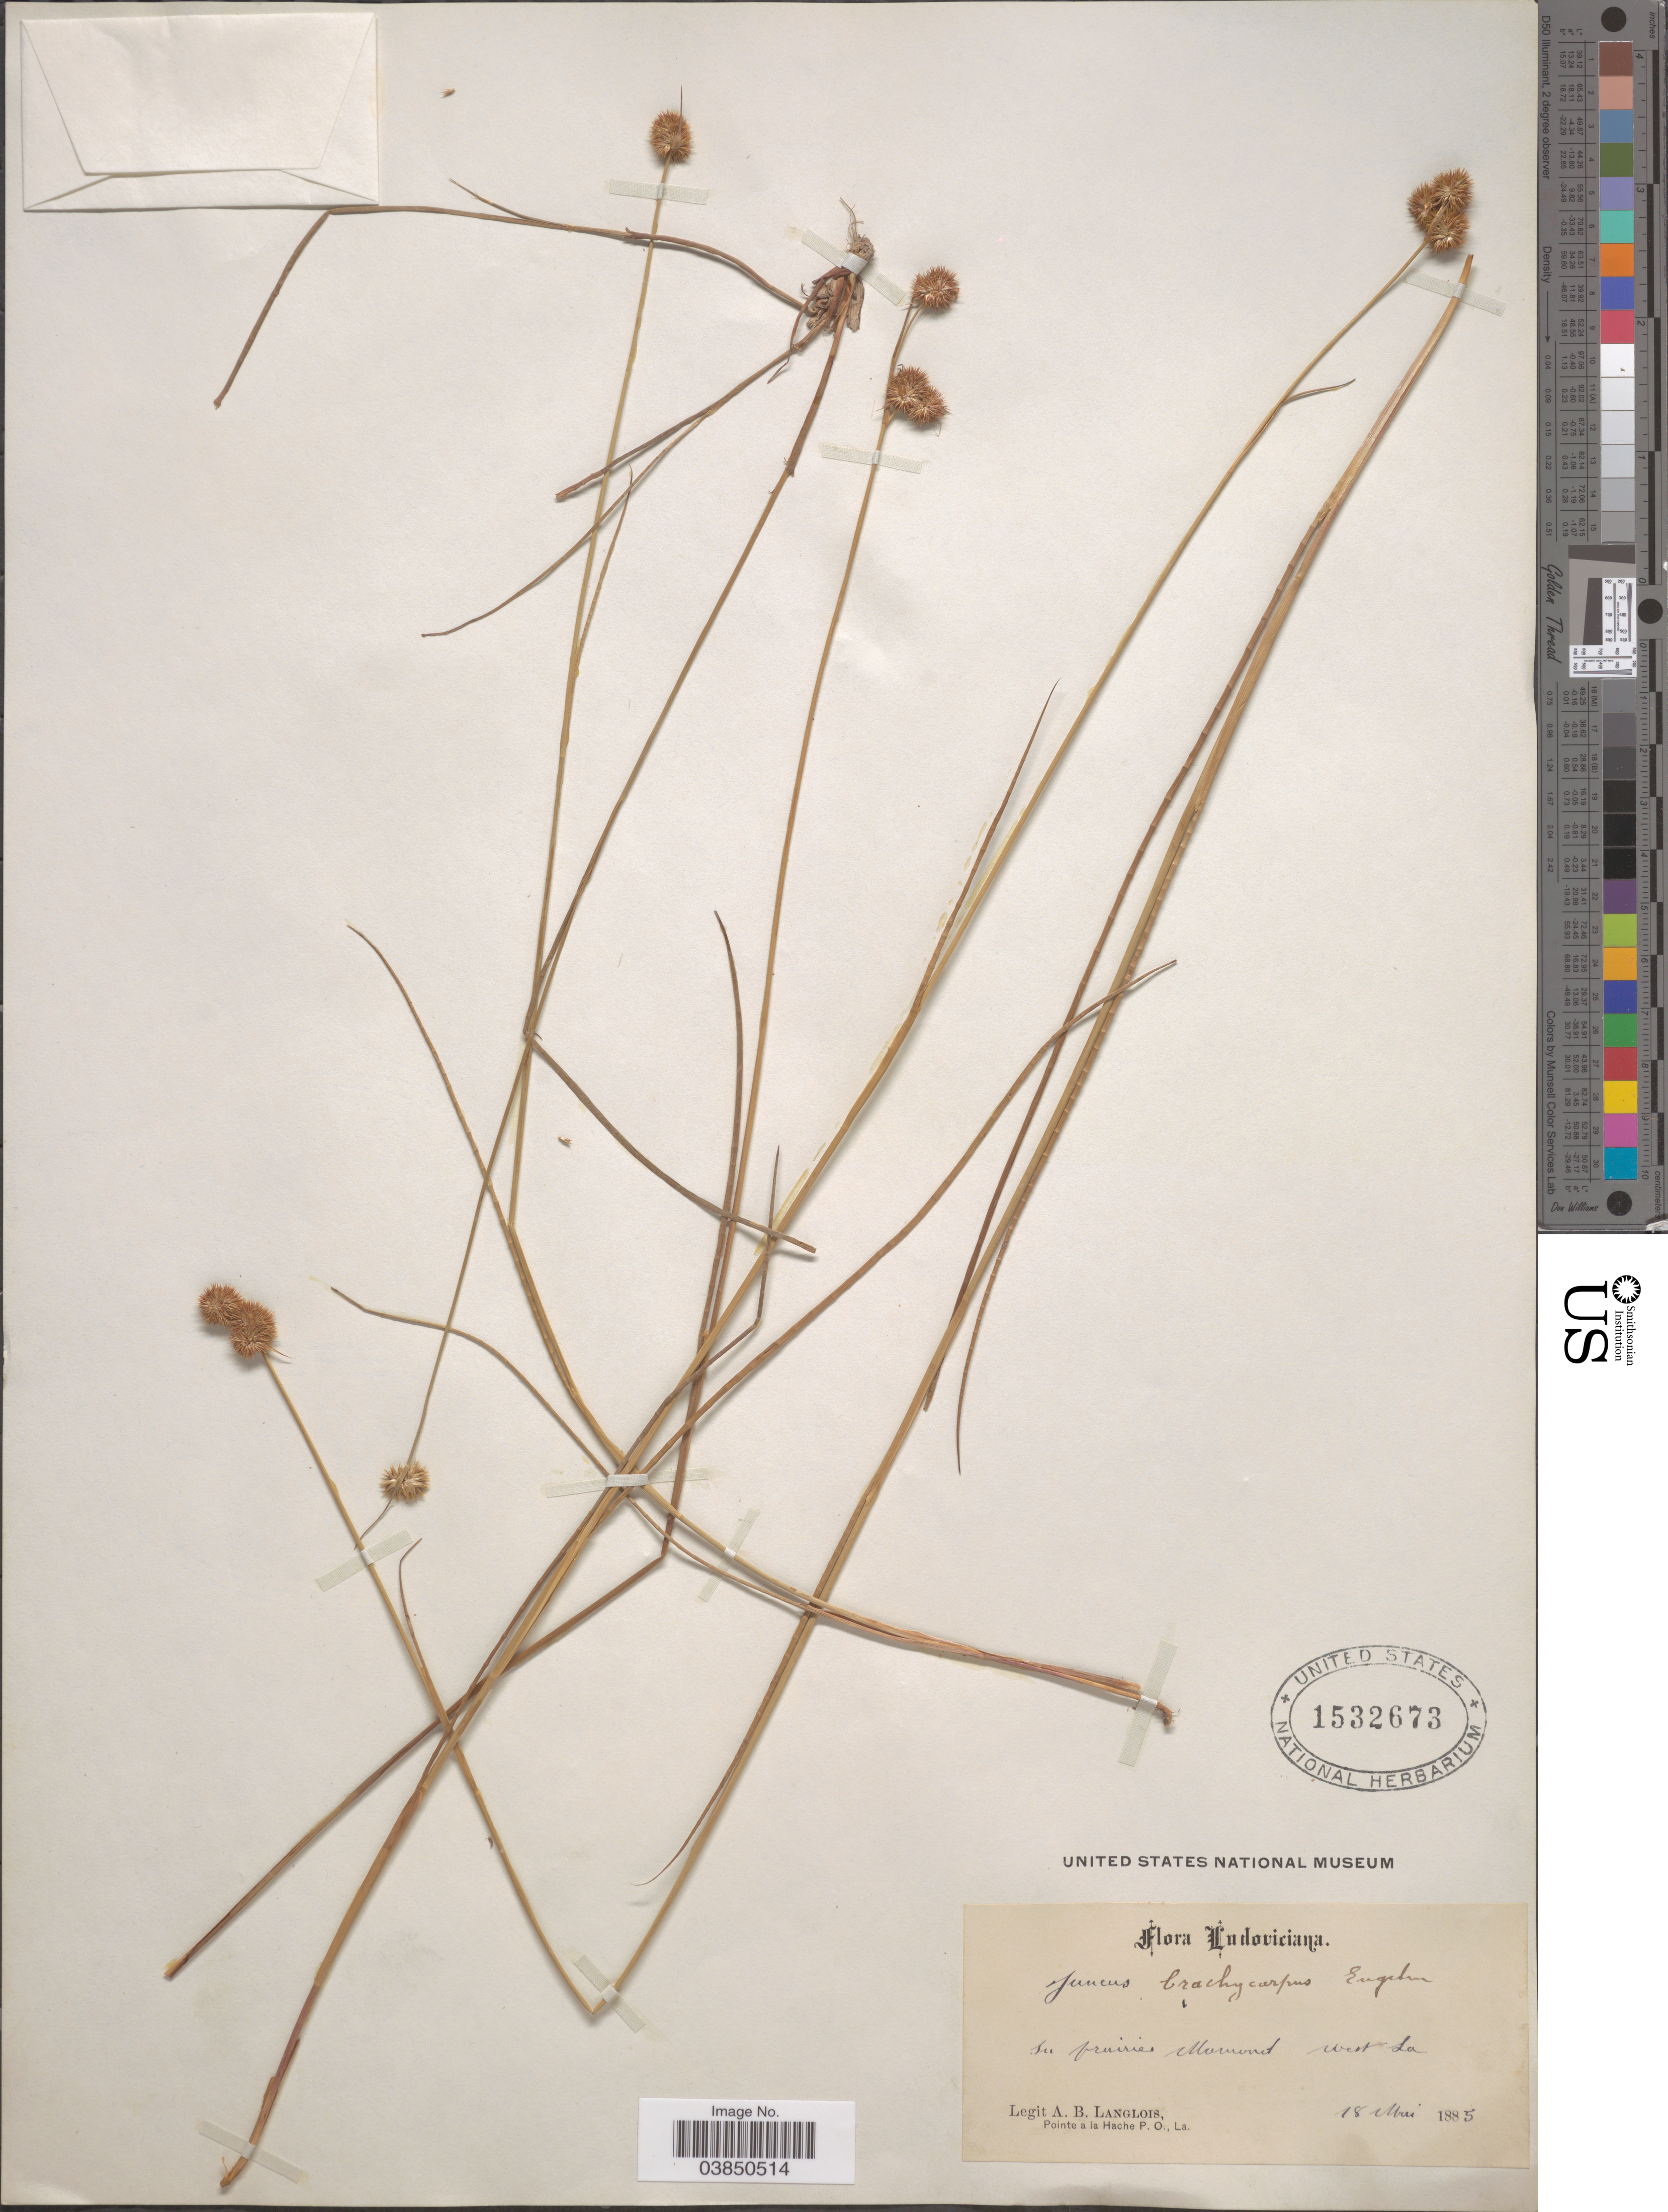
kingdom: Plantae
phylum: Tracheophyta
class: Liliopsida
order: Poales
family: Juncaceae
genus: Juncus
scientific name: Juncus brachycarpus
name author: Engelm.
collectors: A. Langlois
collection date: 1885-05-18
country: United States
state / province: Louisiana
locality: In prairies Mormond [interpreted] West La.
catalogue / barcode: US 1532673